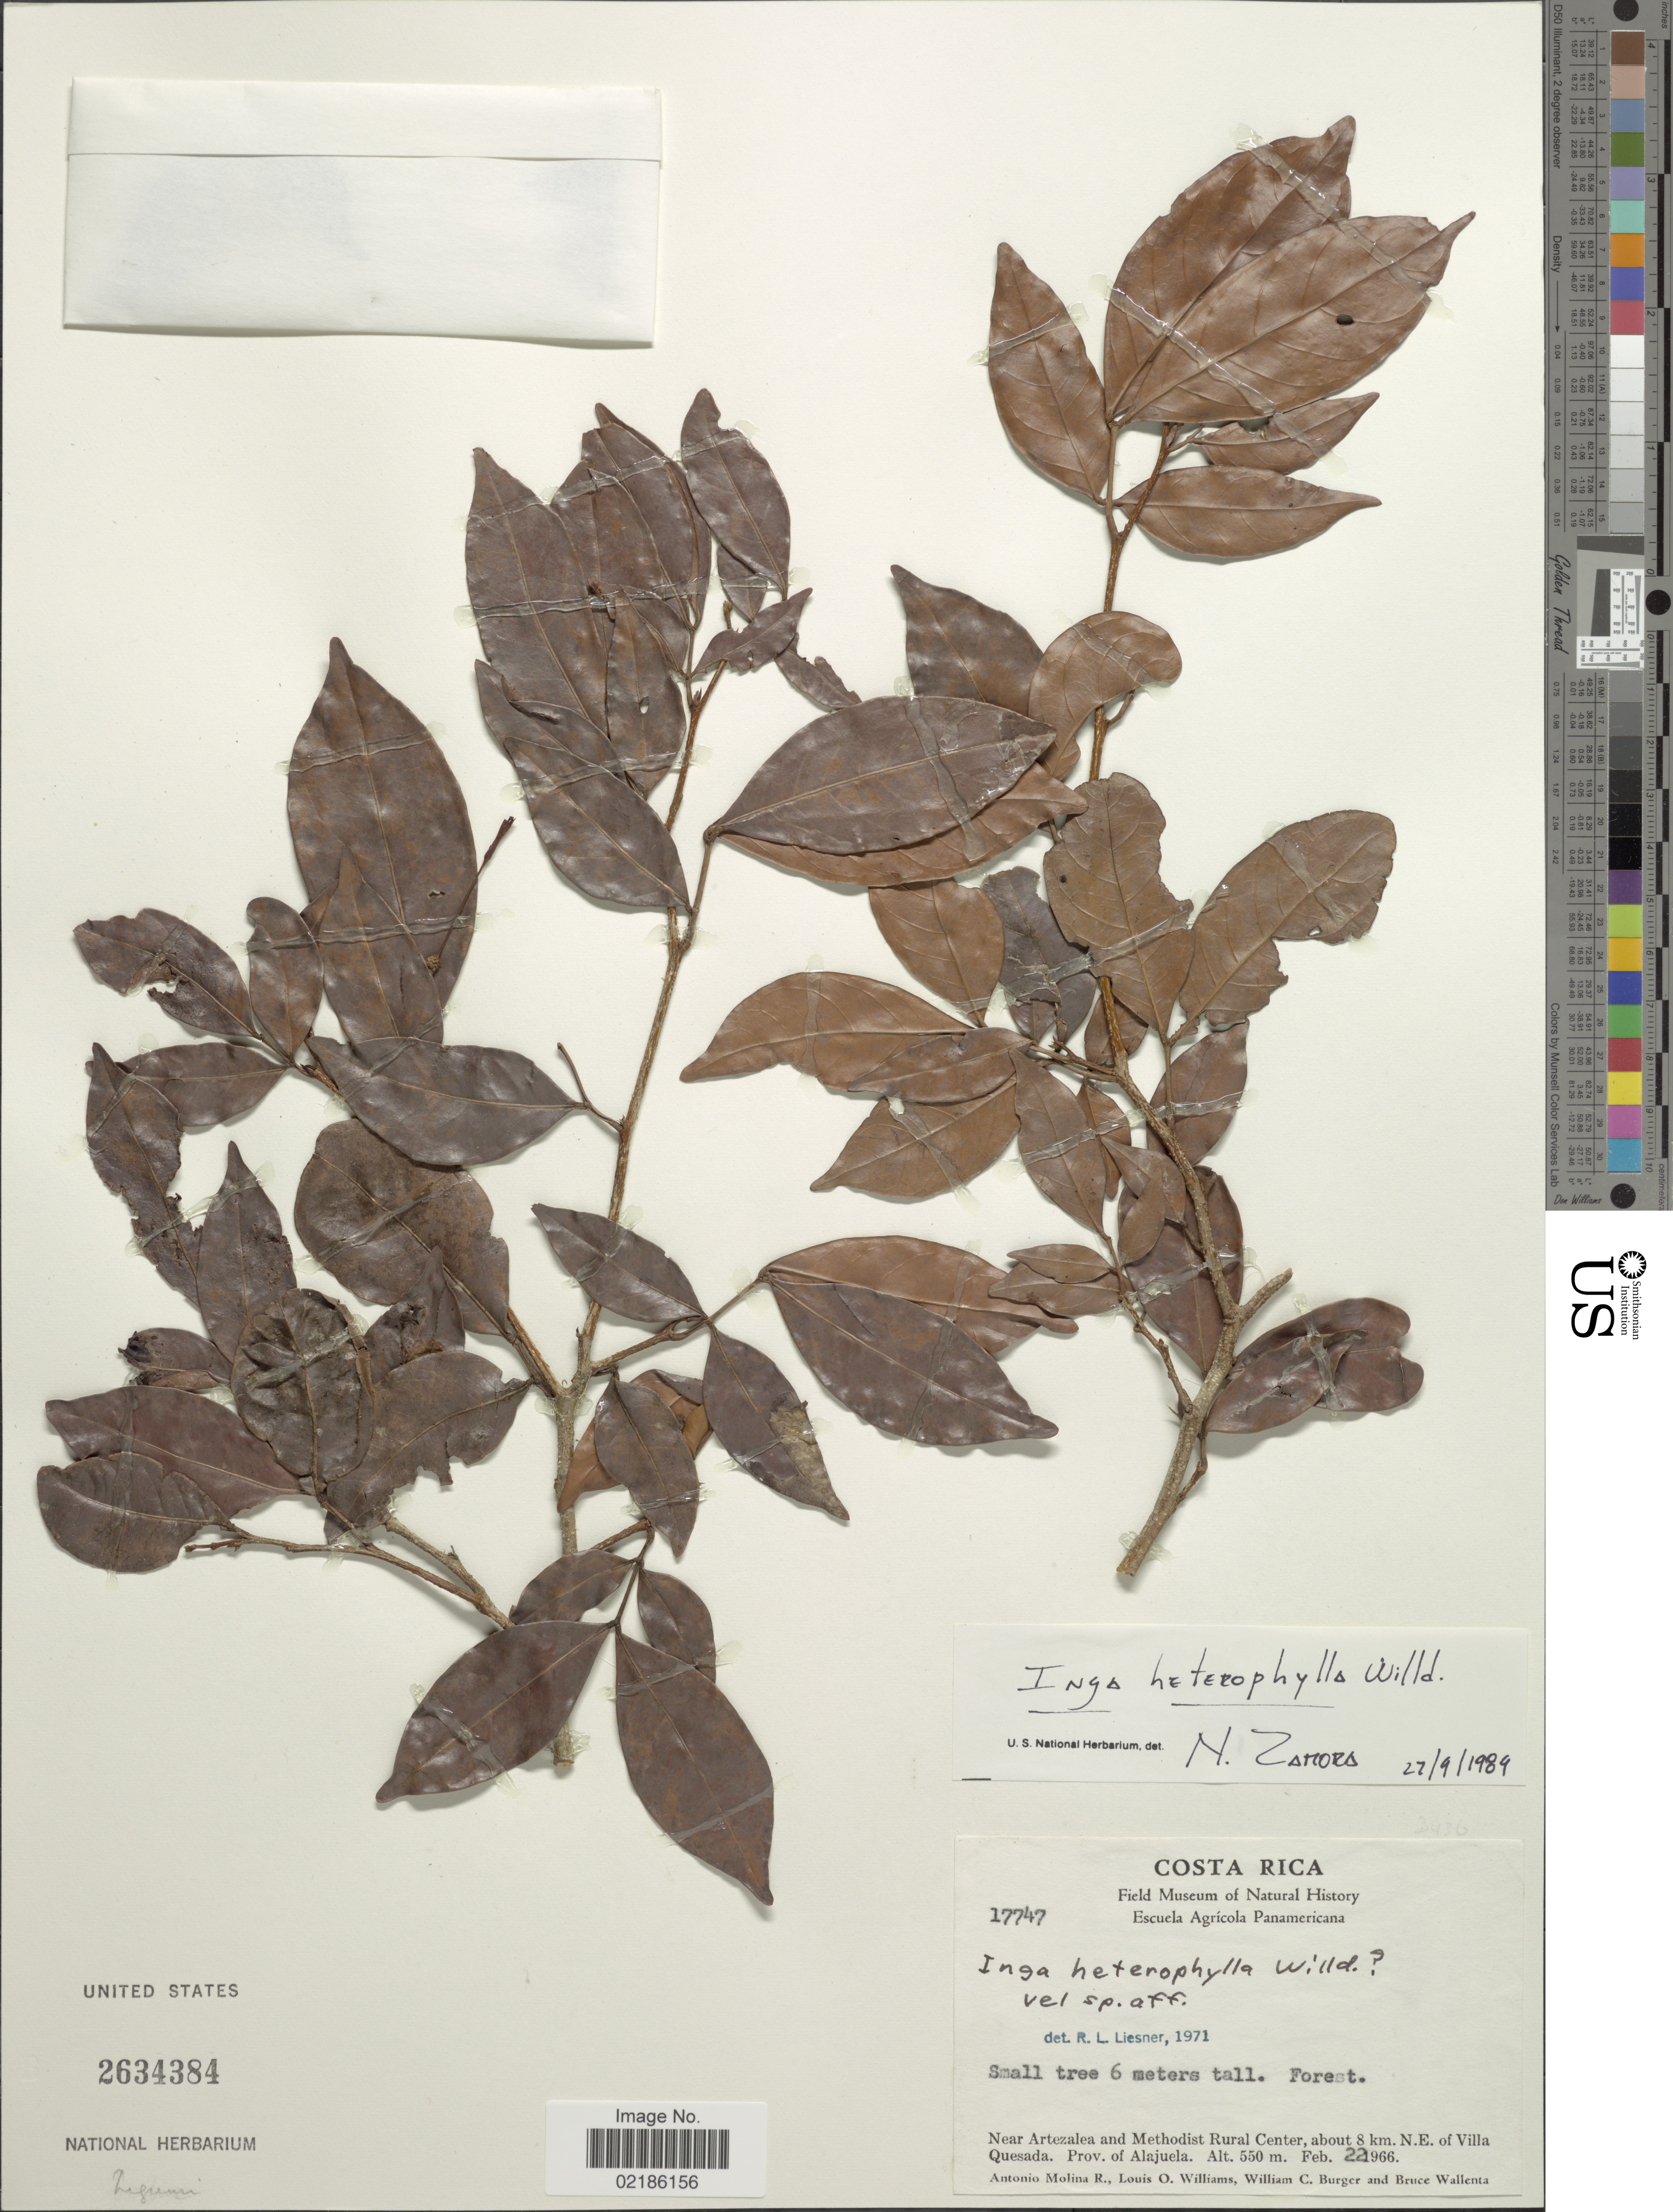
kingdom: Plantae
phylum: Tracheophyta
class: Magnoliopsida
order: Fabales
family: Fabaceae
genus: Inga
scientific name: Inga heterophylla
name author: Willd.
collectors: A. Molina R., L. O. Williams, W. Burger & B. Wallenta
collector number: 17747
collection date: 1966-02-22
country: Costa Rica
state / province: Alajuela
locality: Near Artezalea and Methodist Rural Center, about 8 km. N.E. of Villa Quesada.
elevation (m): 550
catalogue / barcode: US 2634384